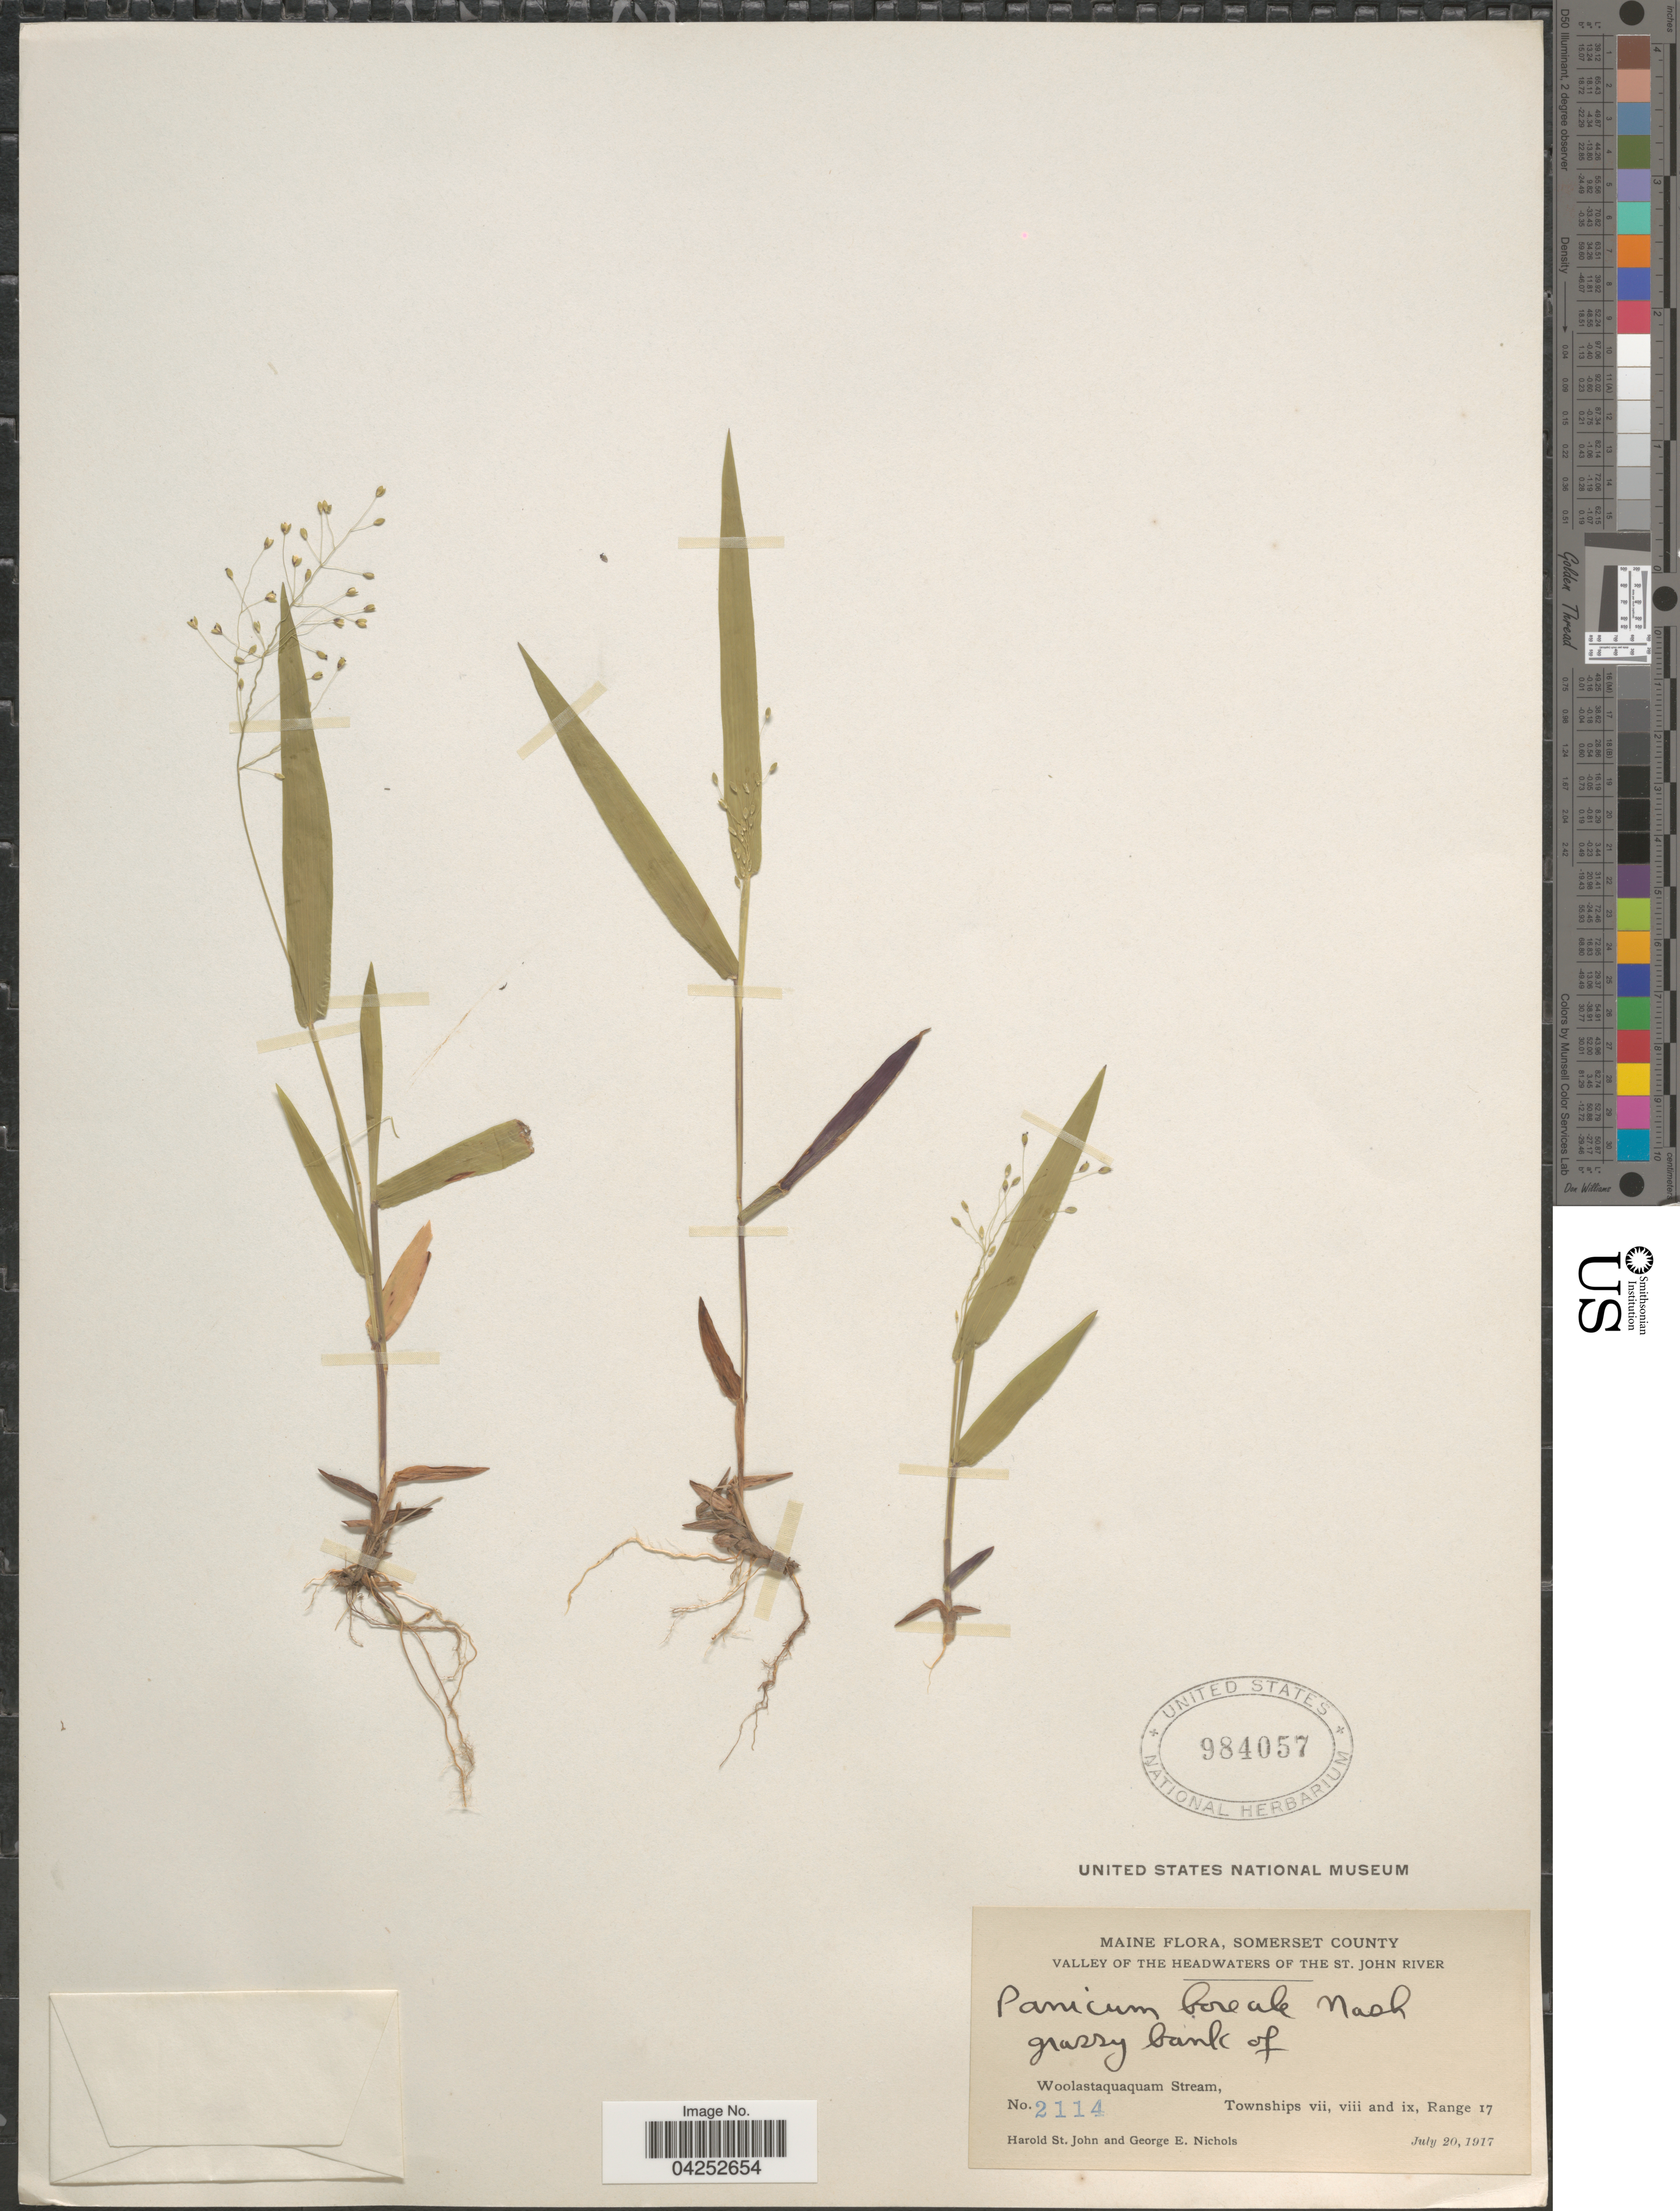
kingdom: Plantae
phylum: Tracheophyta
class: Liliopsida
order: Poales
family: Poaceae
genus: Dichanthelium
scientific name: Dichanthelium boreale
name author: (Nash) Freckmann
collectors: H. St. John & G. E. Nichols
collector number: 2114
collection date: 1917-07-20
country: United States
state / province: Maine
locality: Somerset County. Valley of headwaters of the St. John River. Woolastaquaquam Stream, Townships vii, viii and xi, Range 17.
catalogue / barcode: US 984057